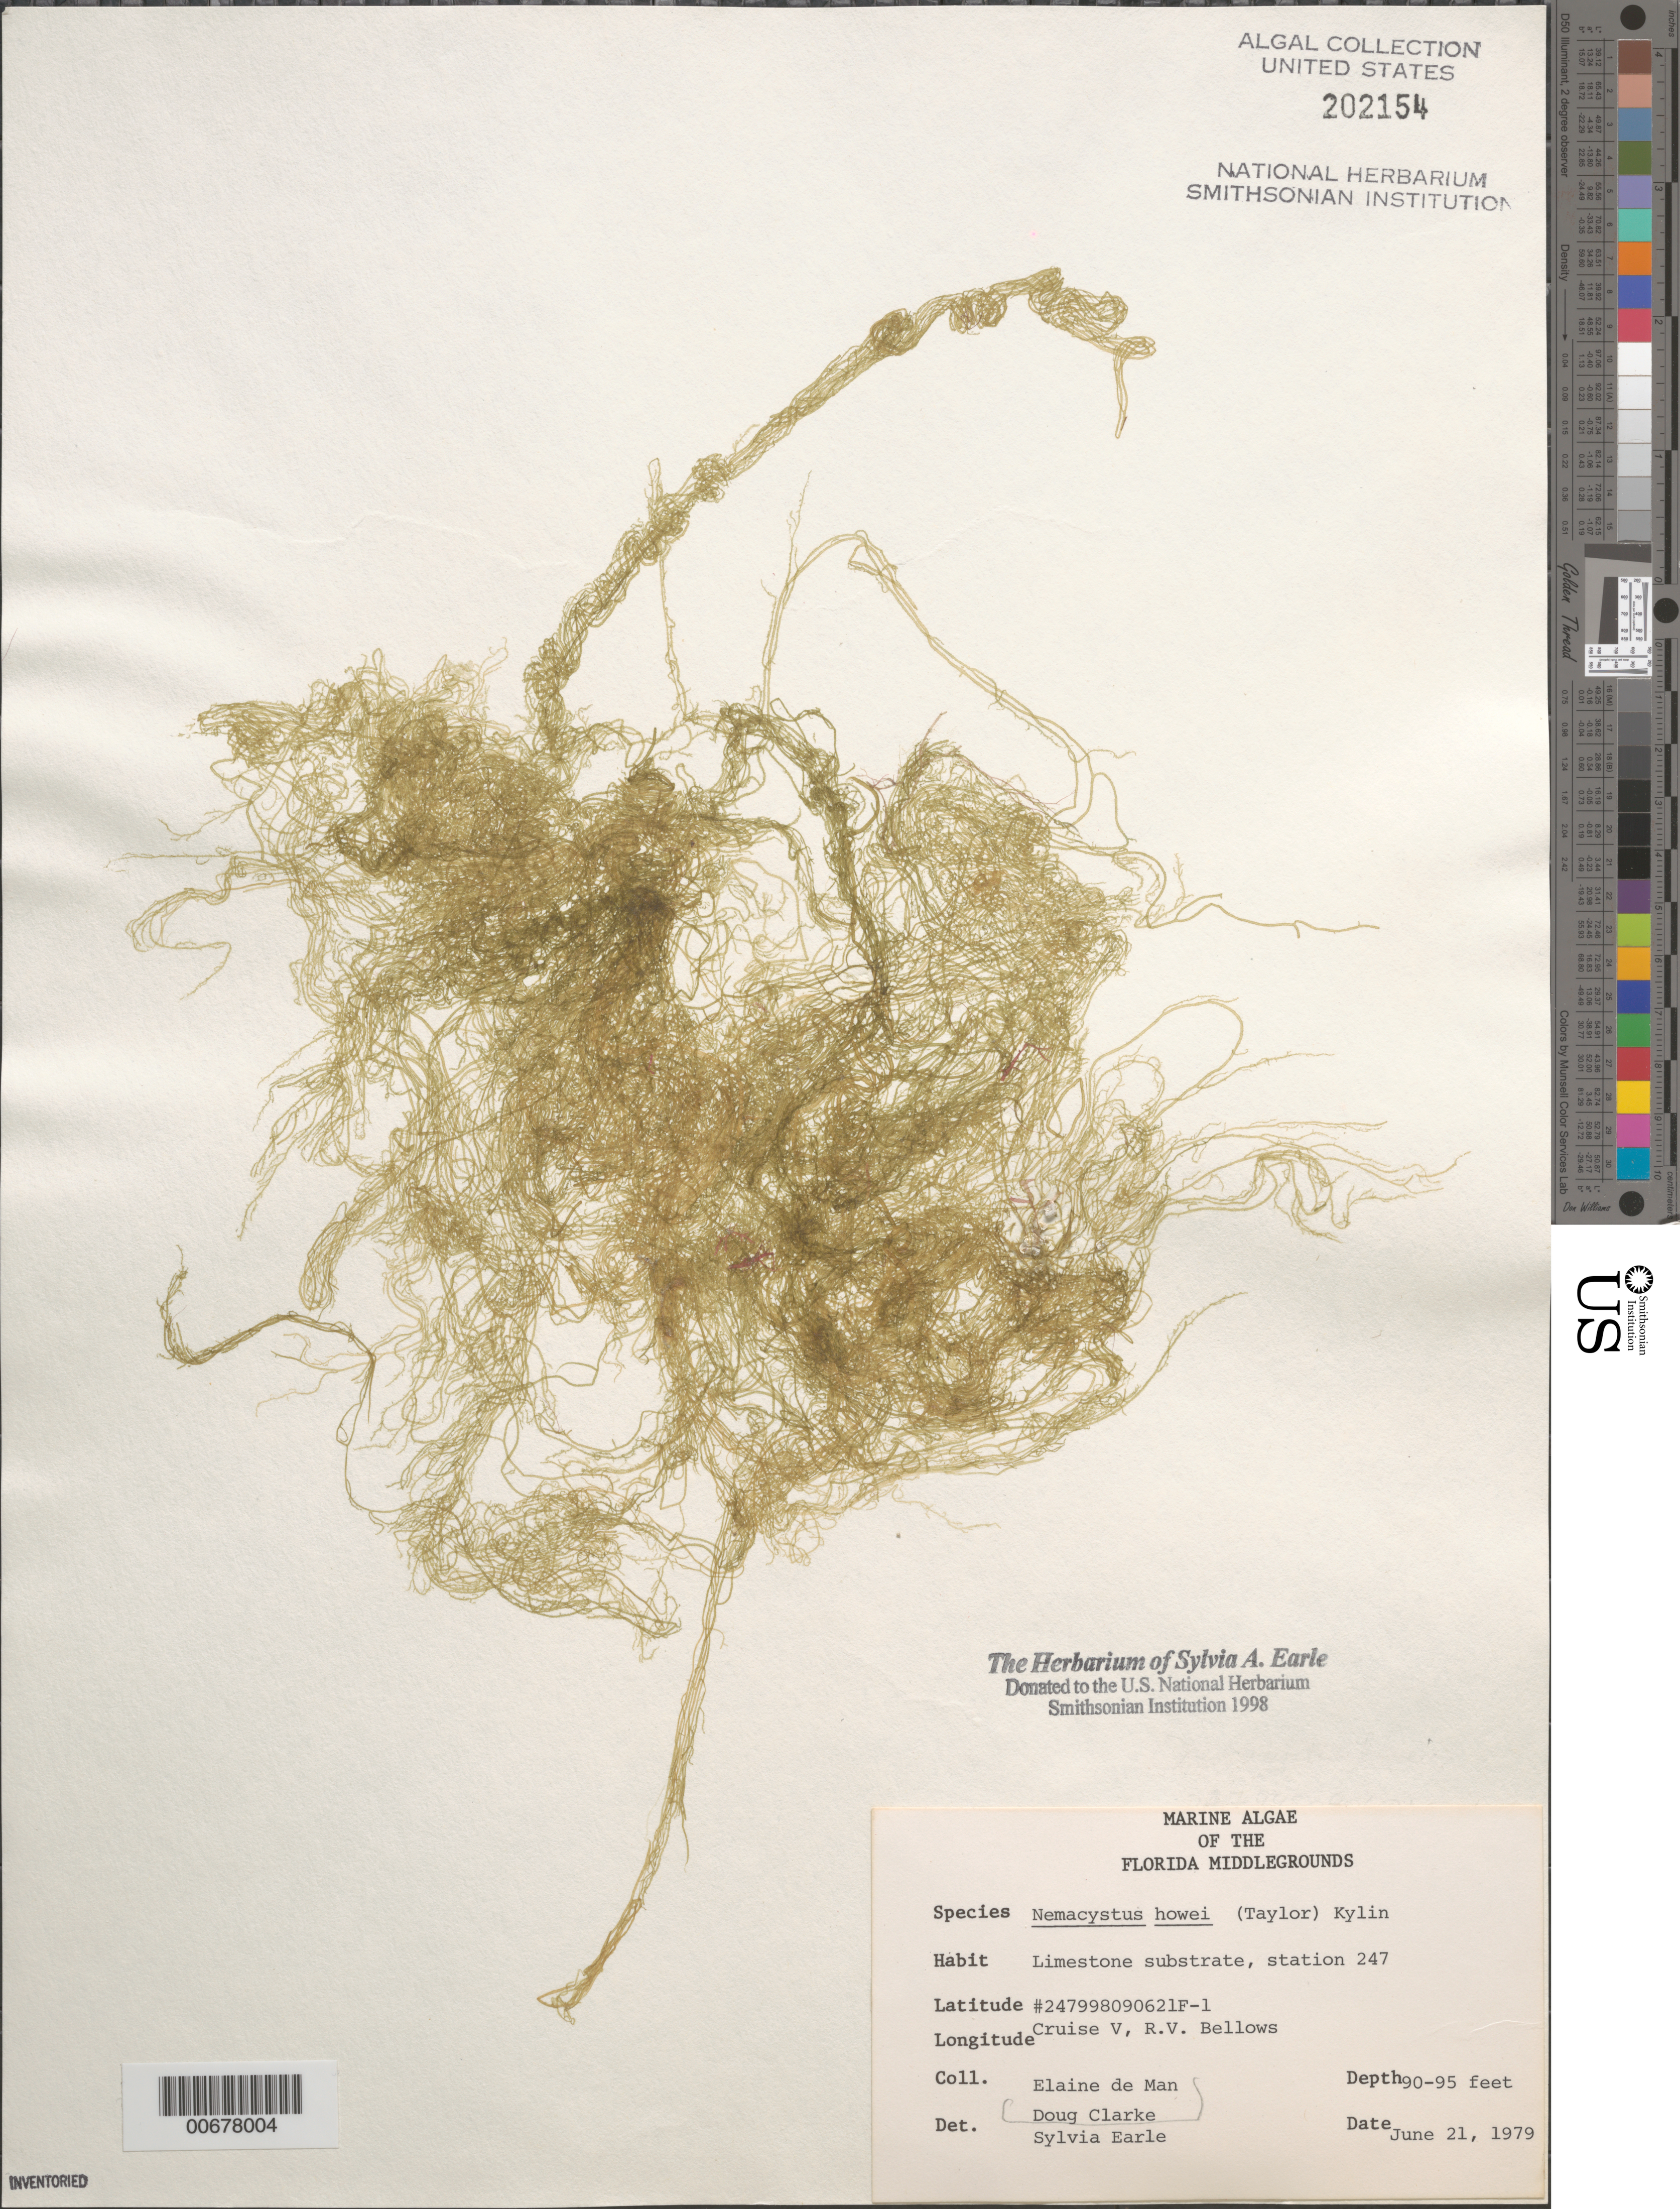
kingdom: Chromista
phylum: Ochrophyta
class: Phaeophyceae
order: Ectocarpales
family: Chordariaceae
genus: Nemacystus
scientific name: Nemacystus howei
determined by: Earle, S. A.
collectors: E. de Man & H. D. Clarke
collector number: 247998090621F-1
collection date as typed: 21 Jun 1979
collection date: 1979-06-21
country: United States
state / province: Florida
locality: Florida Middle Grounds, Gulf of Mexico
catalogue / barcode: US 202154